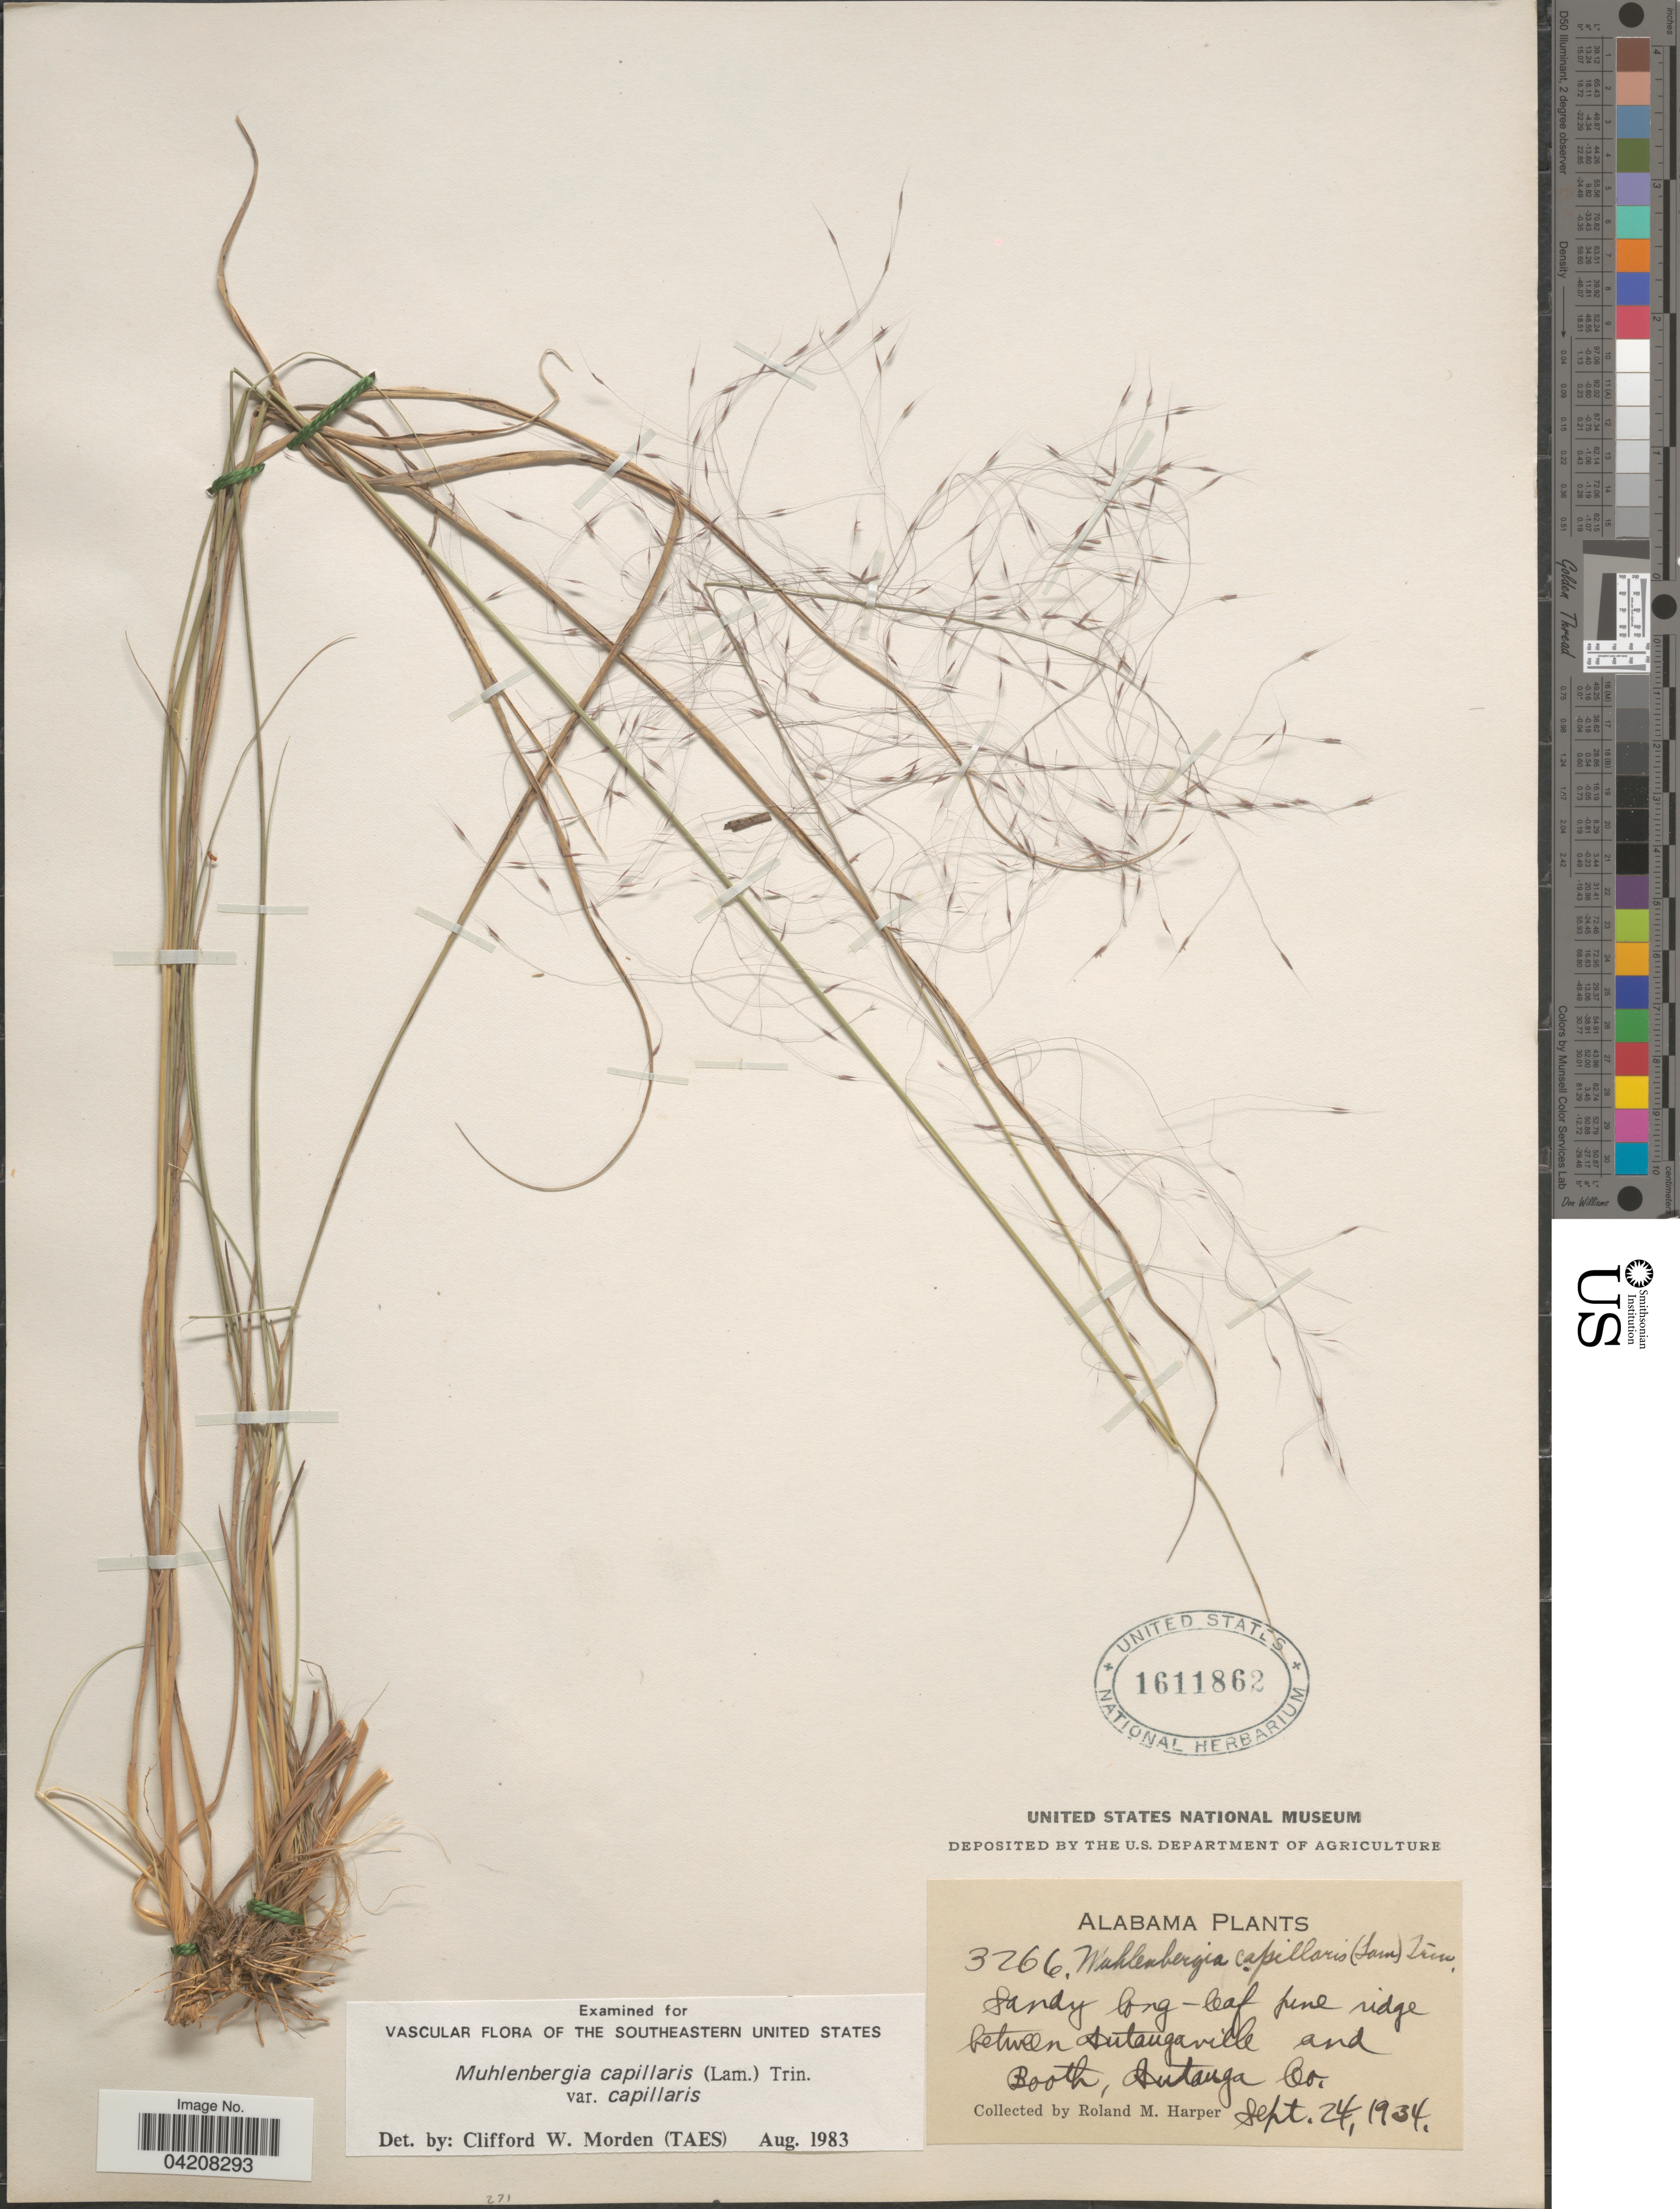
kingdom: Plantae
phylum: Tracheophyta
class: Liliopsida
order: Poales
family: Poaceae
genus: Muhlenbergia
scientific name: Muhlenbergia capillaris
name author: (Lam.) Trin.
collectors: R. M. Harper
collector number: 3266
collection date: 1934-09-24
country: United States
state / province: Alabama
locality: Sandy long-leaf pine ridge between Autaugaville and Booth, Autauga Co.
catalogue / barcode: US 1611862